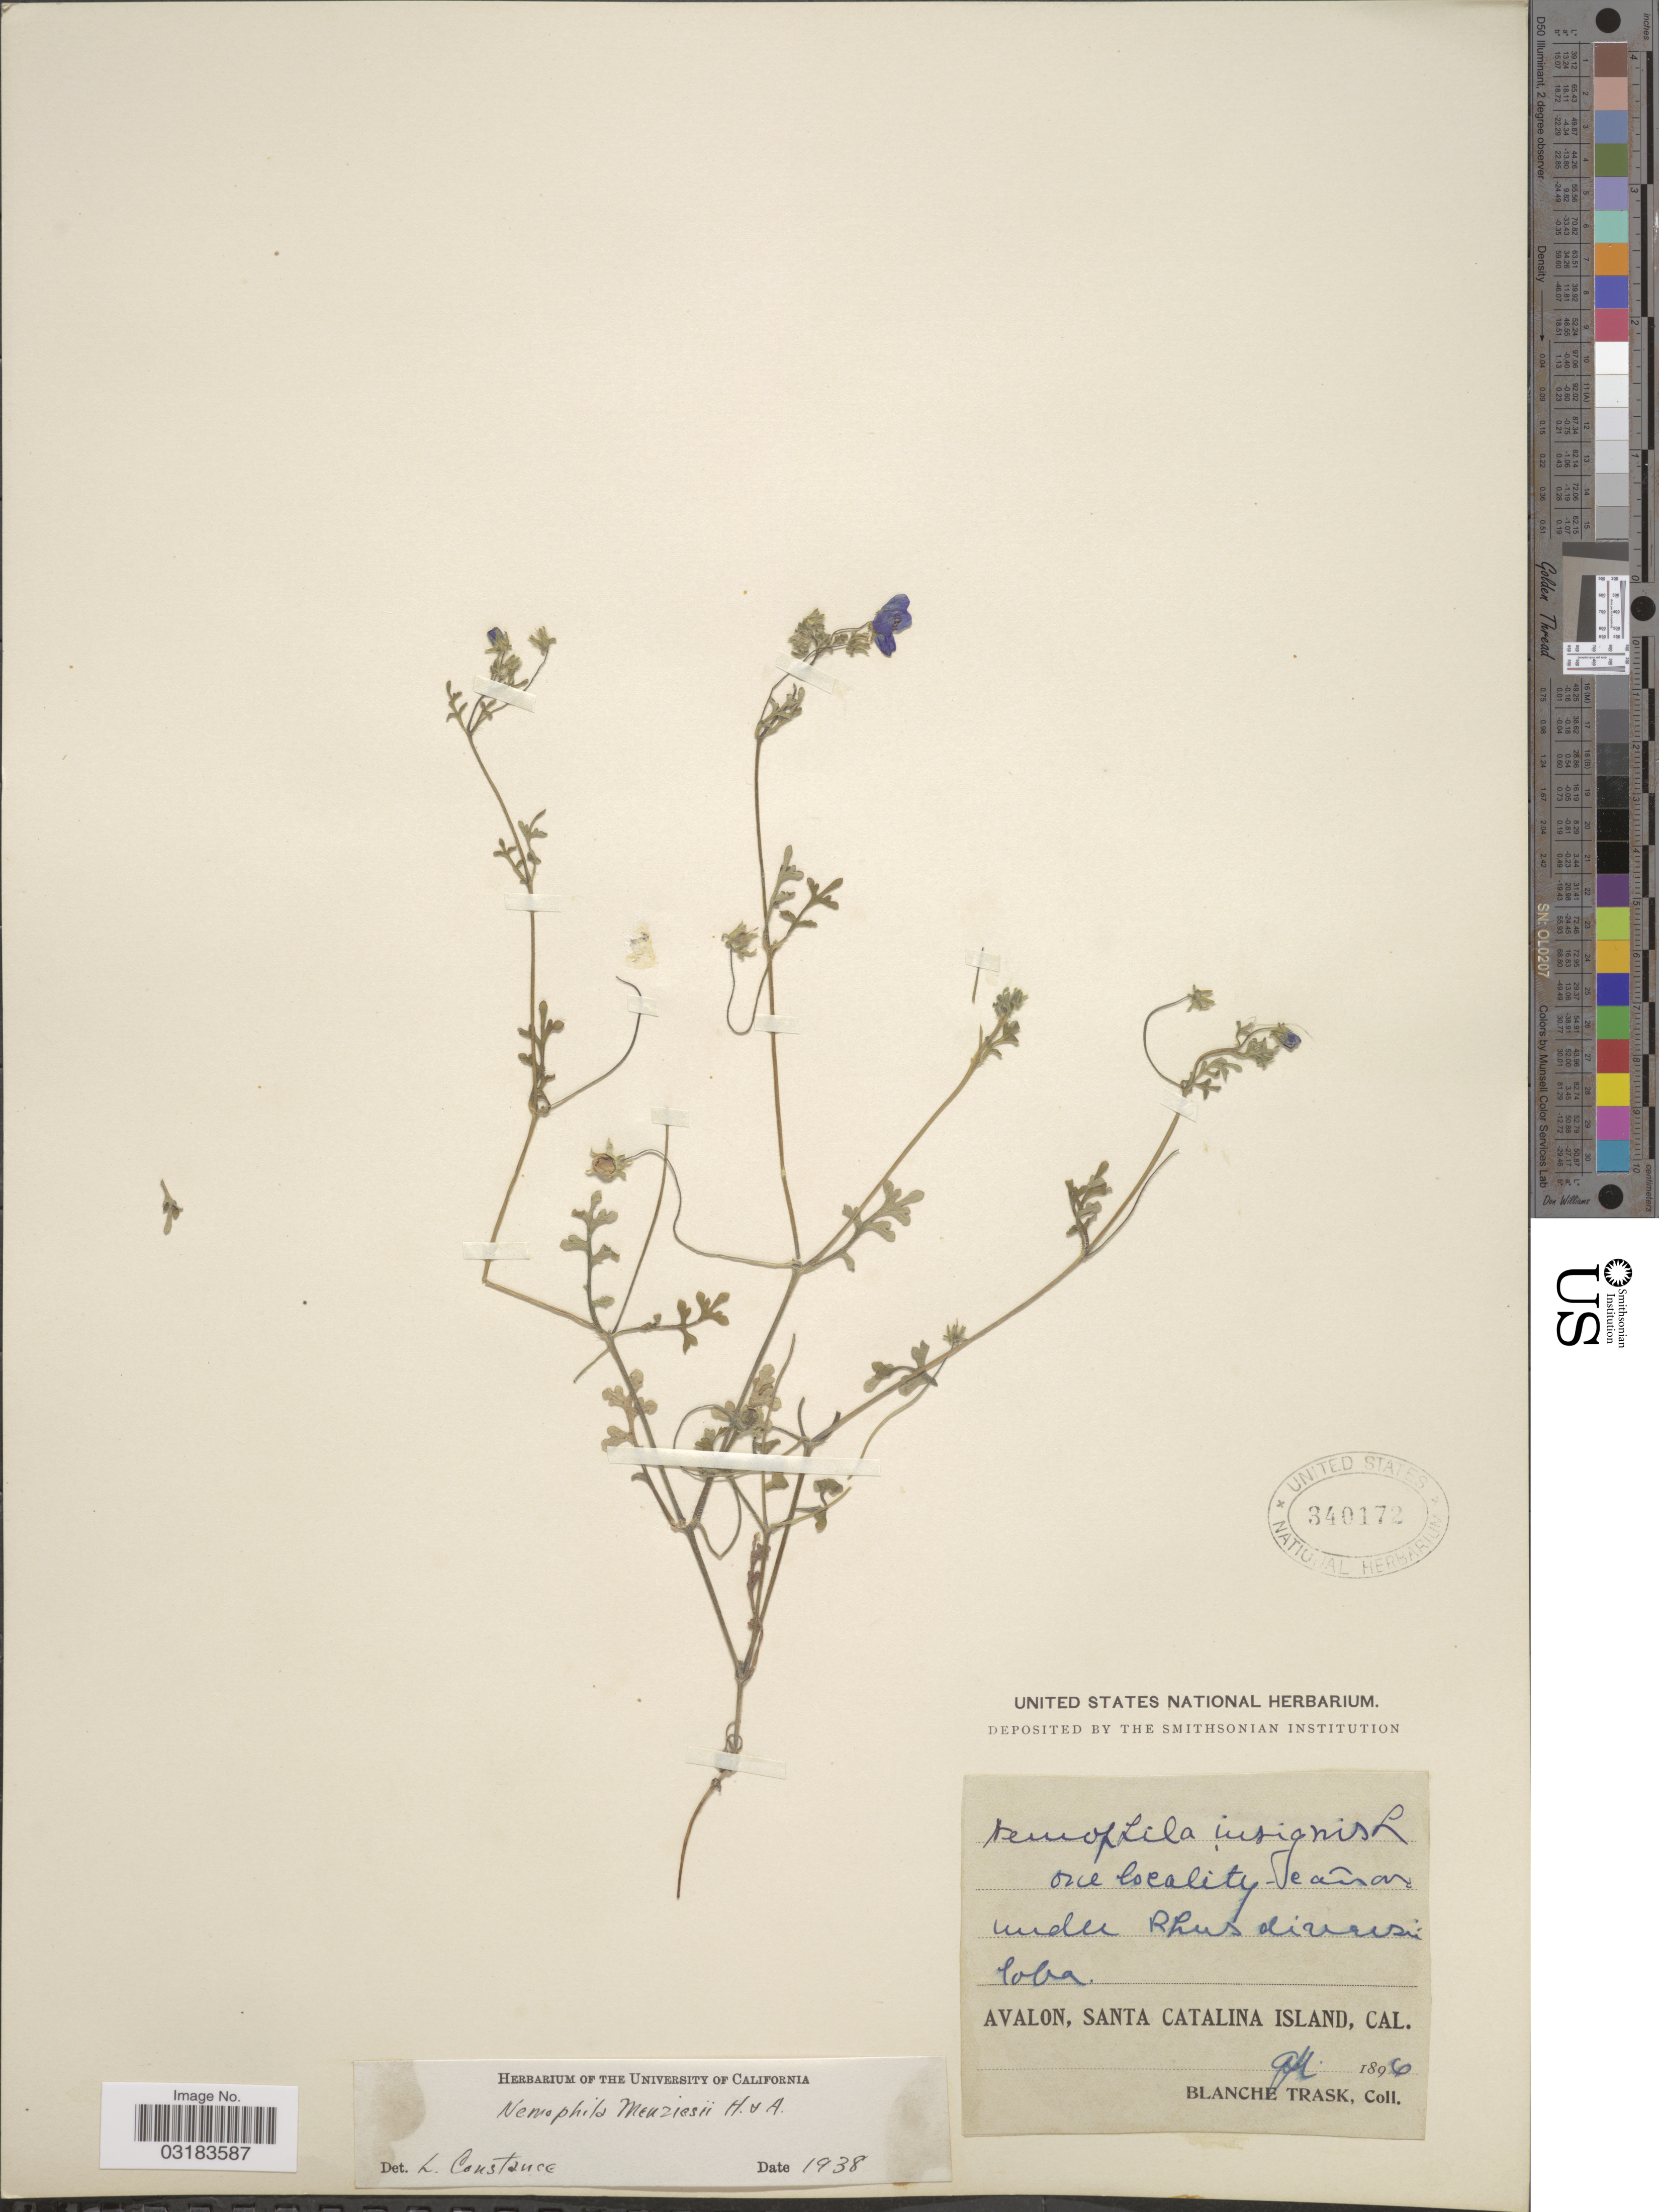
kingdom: Plantae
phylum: Tracheophyta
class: Magnoliopsida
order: Boraginales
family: Hydrophyllaceae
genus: Nemophila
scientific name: Nemophila menziesii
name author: Hook. & Arn.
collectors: B. Trask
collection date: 1896-04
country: United States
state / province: California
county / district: Los Angeles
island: Santa Catalina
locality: Avalon, Santa Catalina Island.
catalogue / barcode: US 340172